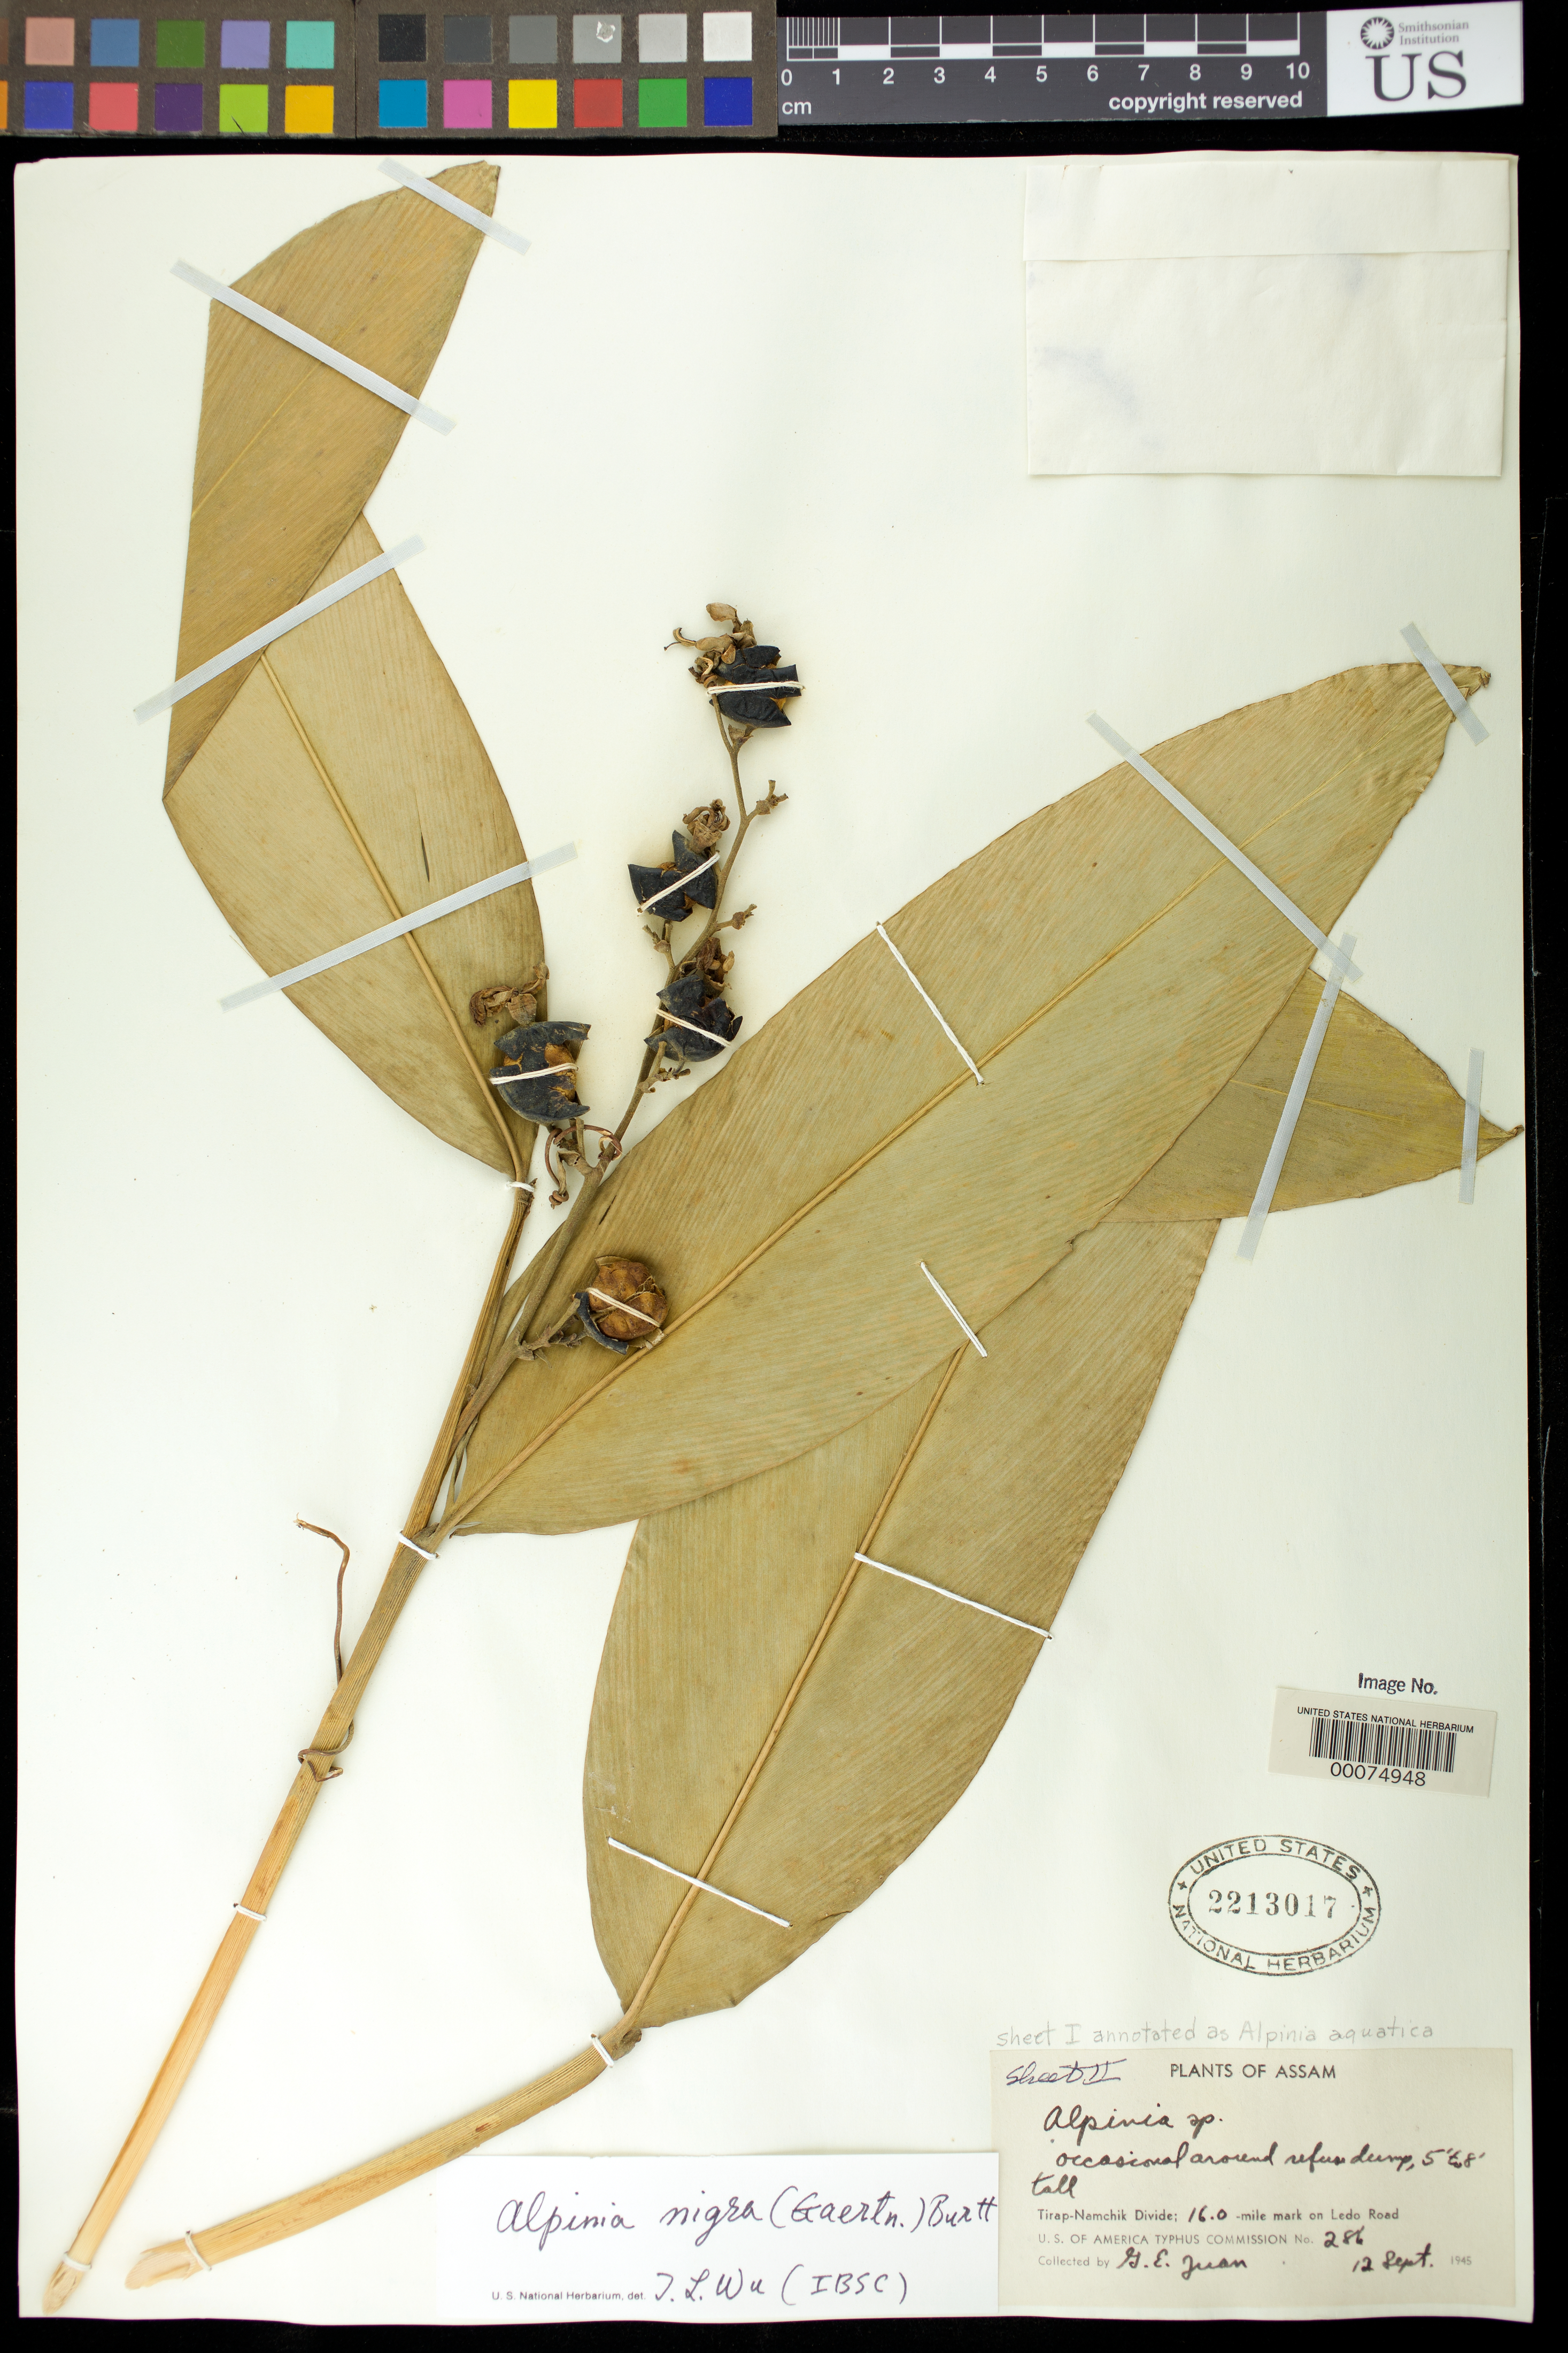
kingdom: Plantae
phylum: Tracheophyta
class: Liliopsida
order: Zingiberales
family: Zingiberaceae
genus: Alpinia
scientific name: Alpinia nigra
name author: (Gaertn.) B.L. Burtt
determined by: Wu, Te-Ling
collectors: G. Juan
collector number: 286 USA Typhus Comm.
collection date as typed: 12 Sep 1945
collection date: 1945-09-12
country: India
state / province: Assam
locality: Plants of assam, tirap-namchik divide, 16.0-mile mark on ledo road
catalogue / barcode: US 2213017